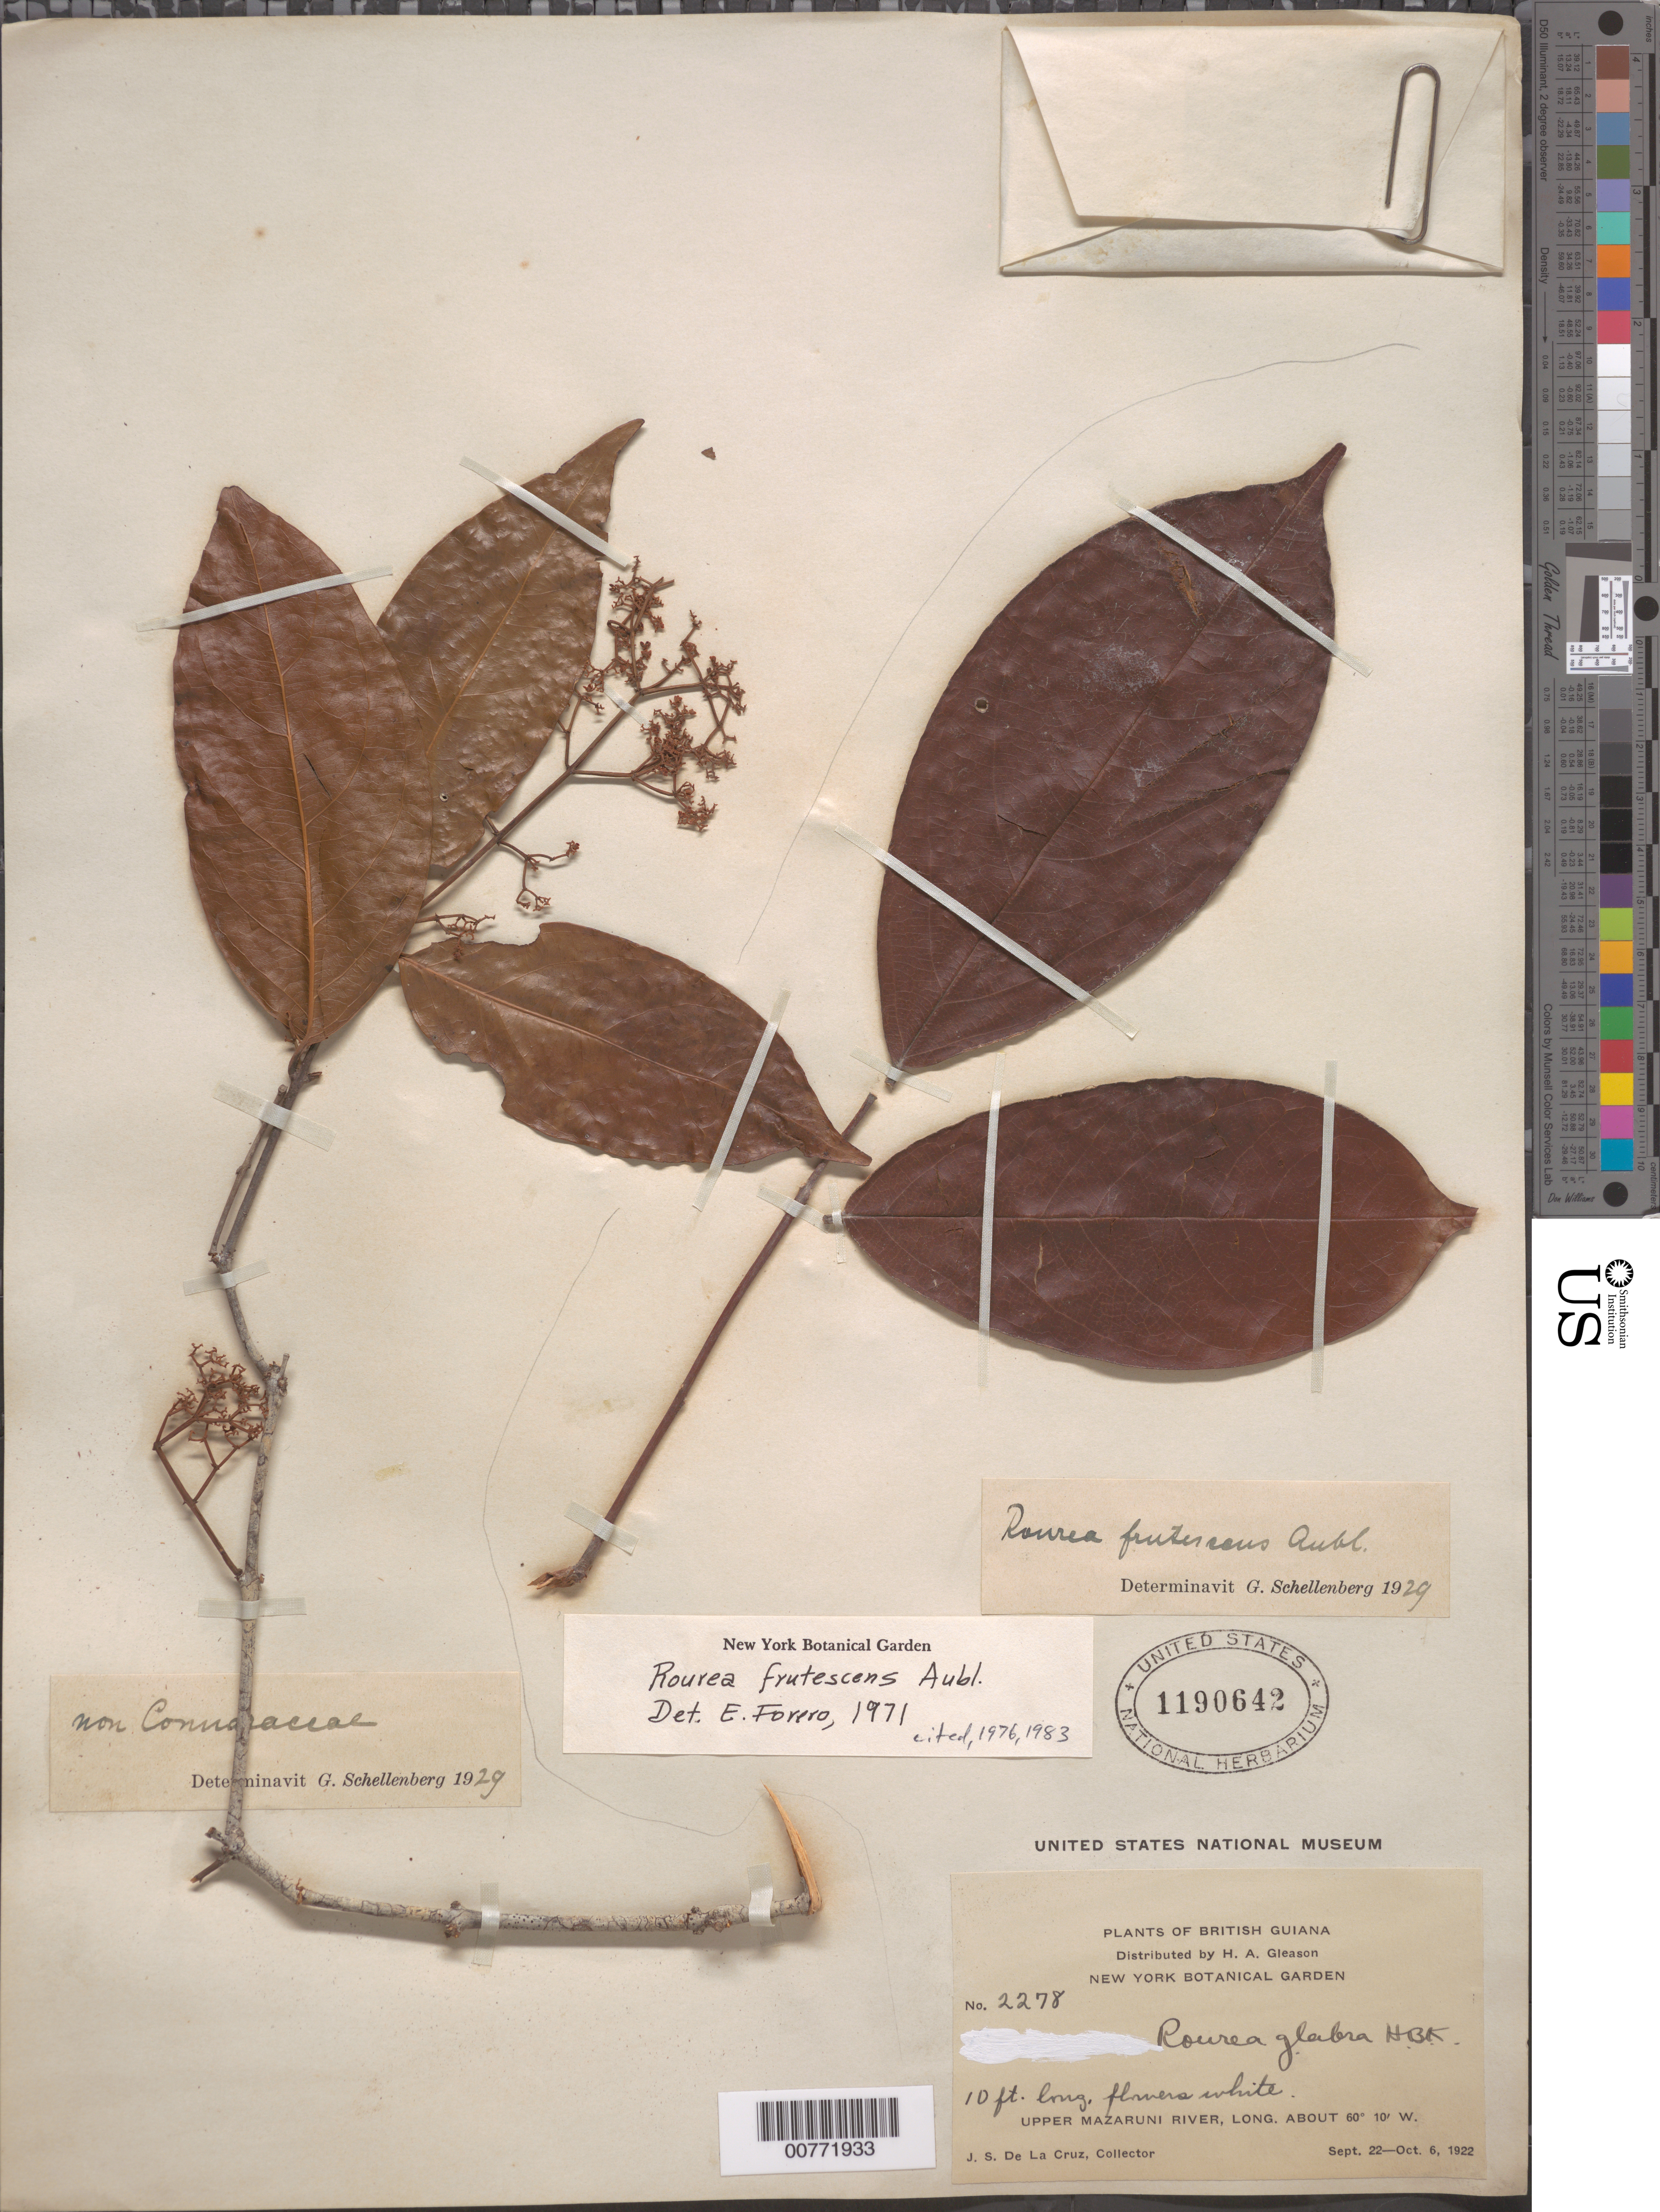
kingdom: Plantae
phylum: Tracheophyta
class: Magnoliopsida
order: Oxalidales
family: Connaraceae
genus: Rourea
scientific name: Rourea frutescens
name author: Aubl.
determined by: Forero, E.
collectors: J. S. de la Cruz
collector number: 2278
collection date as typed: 22-Sep-22 to 6-Oct-22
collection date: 1922-09-22/1922-10-06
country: Guyana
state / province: Cuyuni-Mazaruni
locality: Upper Mazaruni R.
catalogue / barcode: US 1190642